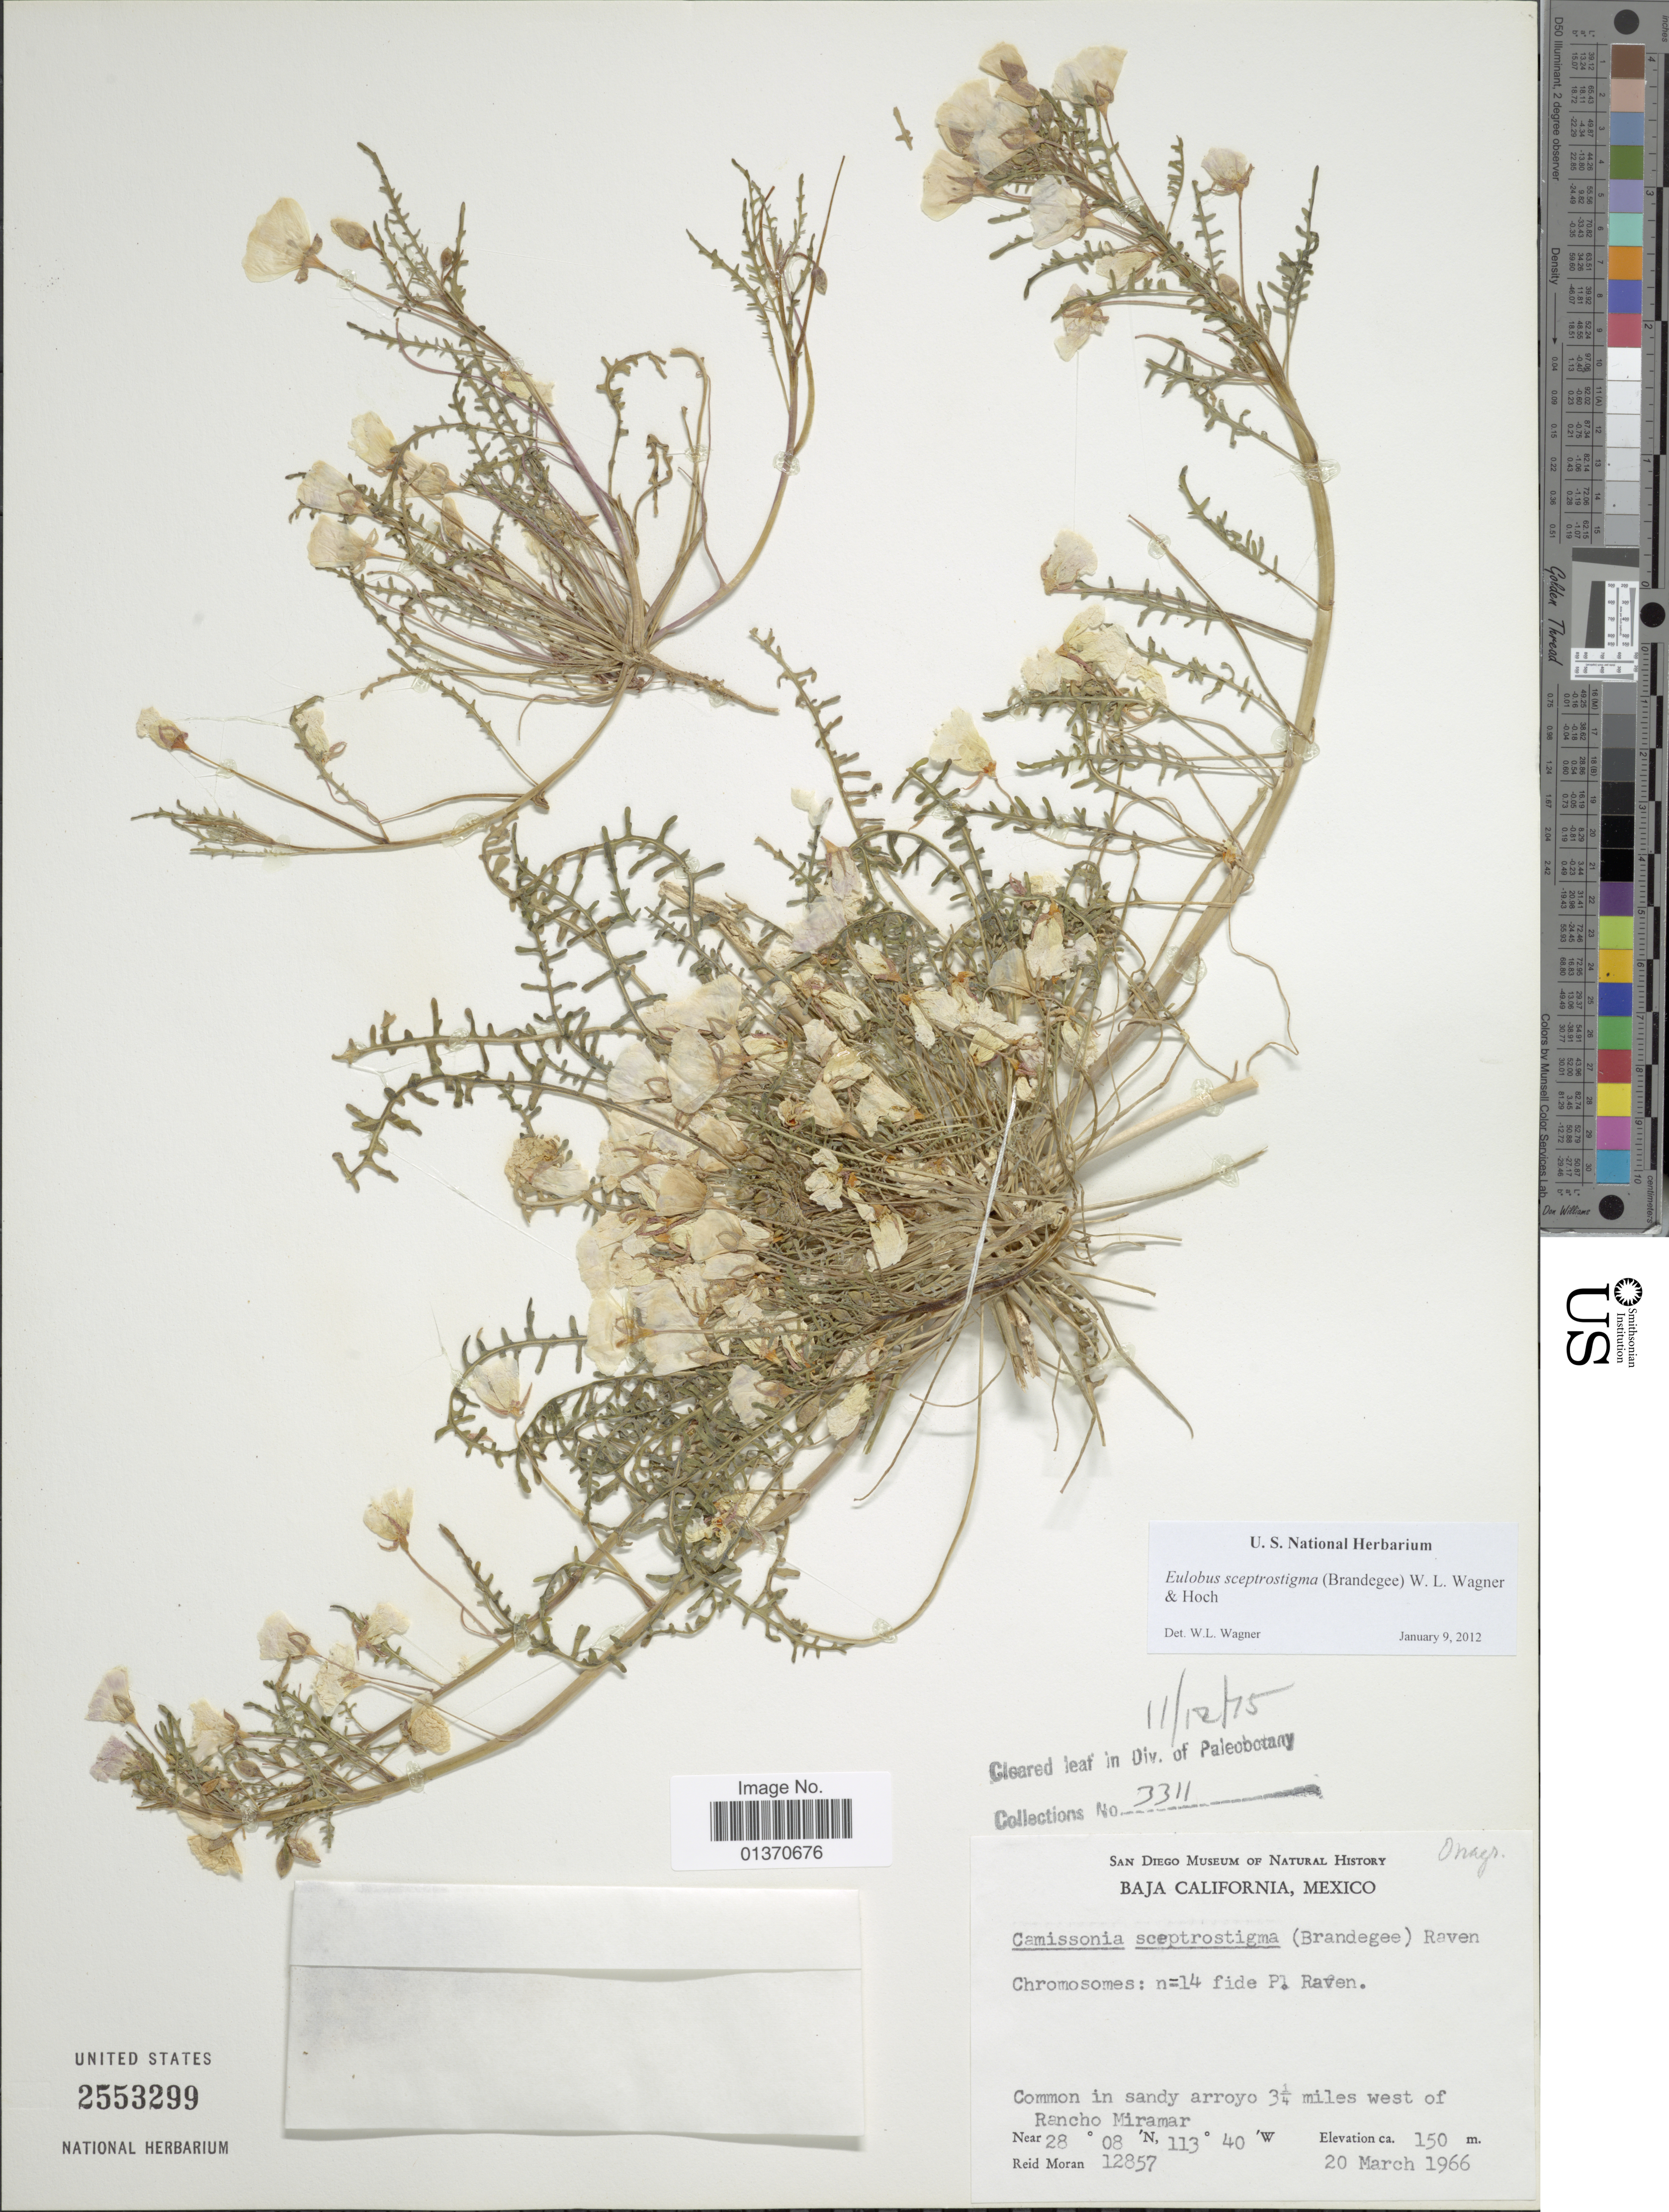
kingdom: Plantae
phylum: Tracheophyta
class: Magnoliopsida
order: Myrtales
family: Onagraceae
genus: Eulobus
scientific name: Eulobus sceptrostigma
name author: (Brandegee) W.L. Wagner & Hoch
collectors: R. Moran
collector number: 12857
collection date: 1966-03-20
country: Mexico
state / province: Baja California Norte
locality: Common in sandy arroyo 3¼ miles west of Rancho Miramar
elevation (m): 150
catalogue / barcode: US 2553299